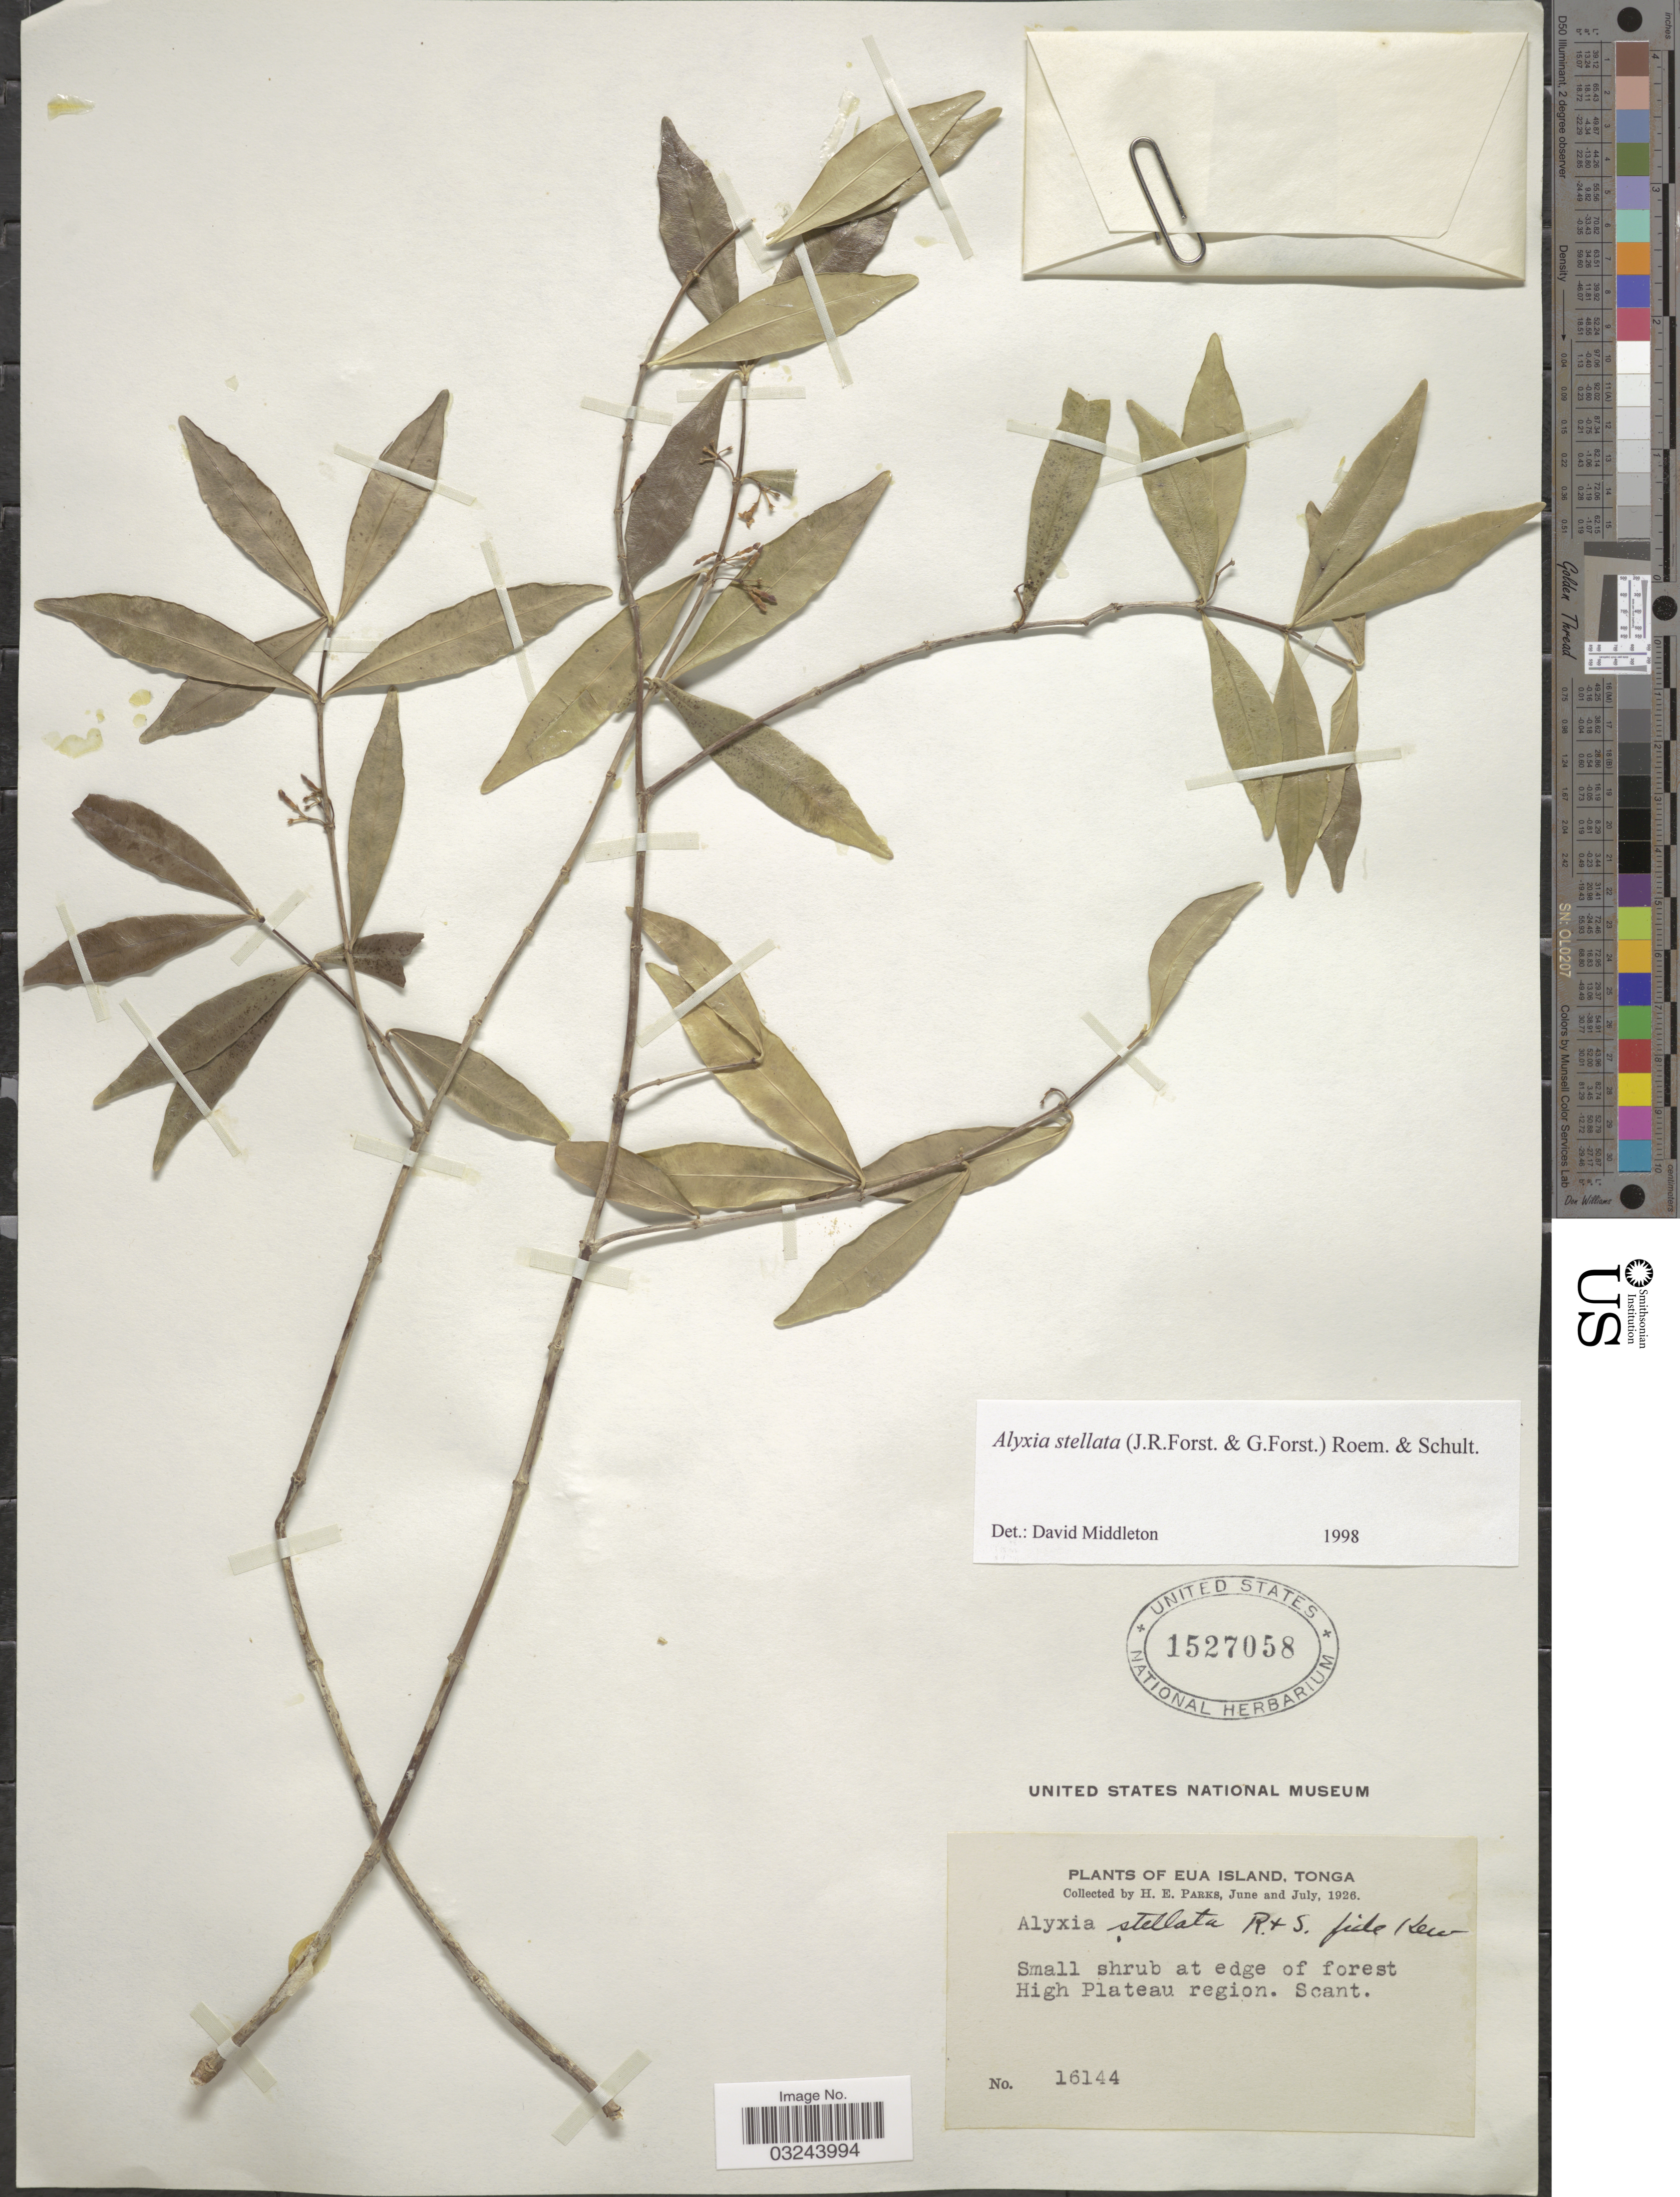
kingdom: Plantae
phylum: Tracheophyta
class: Magnoliopsida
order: Gentianales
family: Apocynaceae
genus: Alyxia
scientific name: Alyxia stellata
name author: (J.R. Forst. & G. Forst.) Roem. & Schult.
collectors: H. E. Parks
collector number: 16144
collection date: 1926-06/1926-07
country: Tonga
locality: Eua Island. At edge of forest High Plateau region.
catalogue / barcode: US 1527058